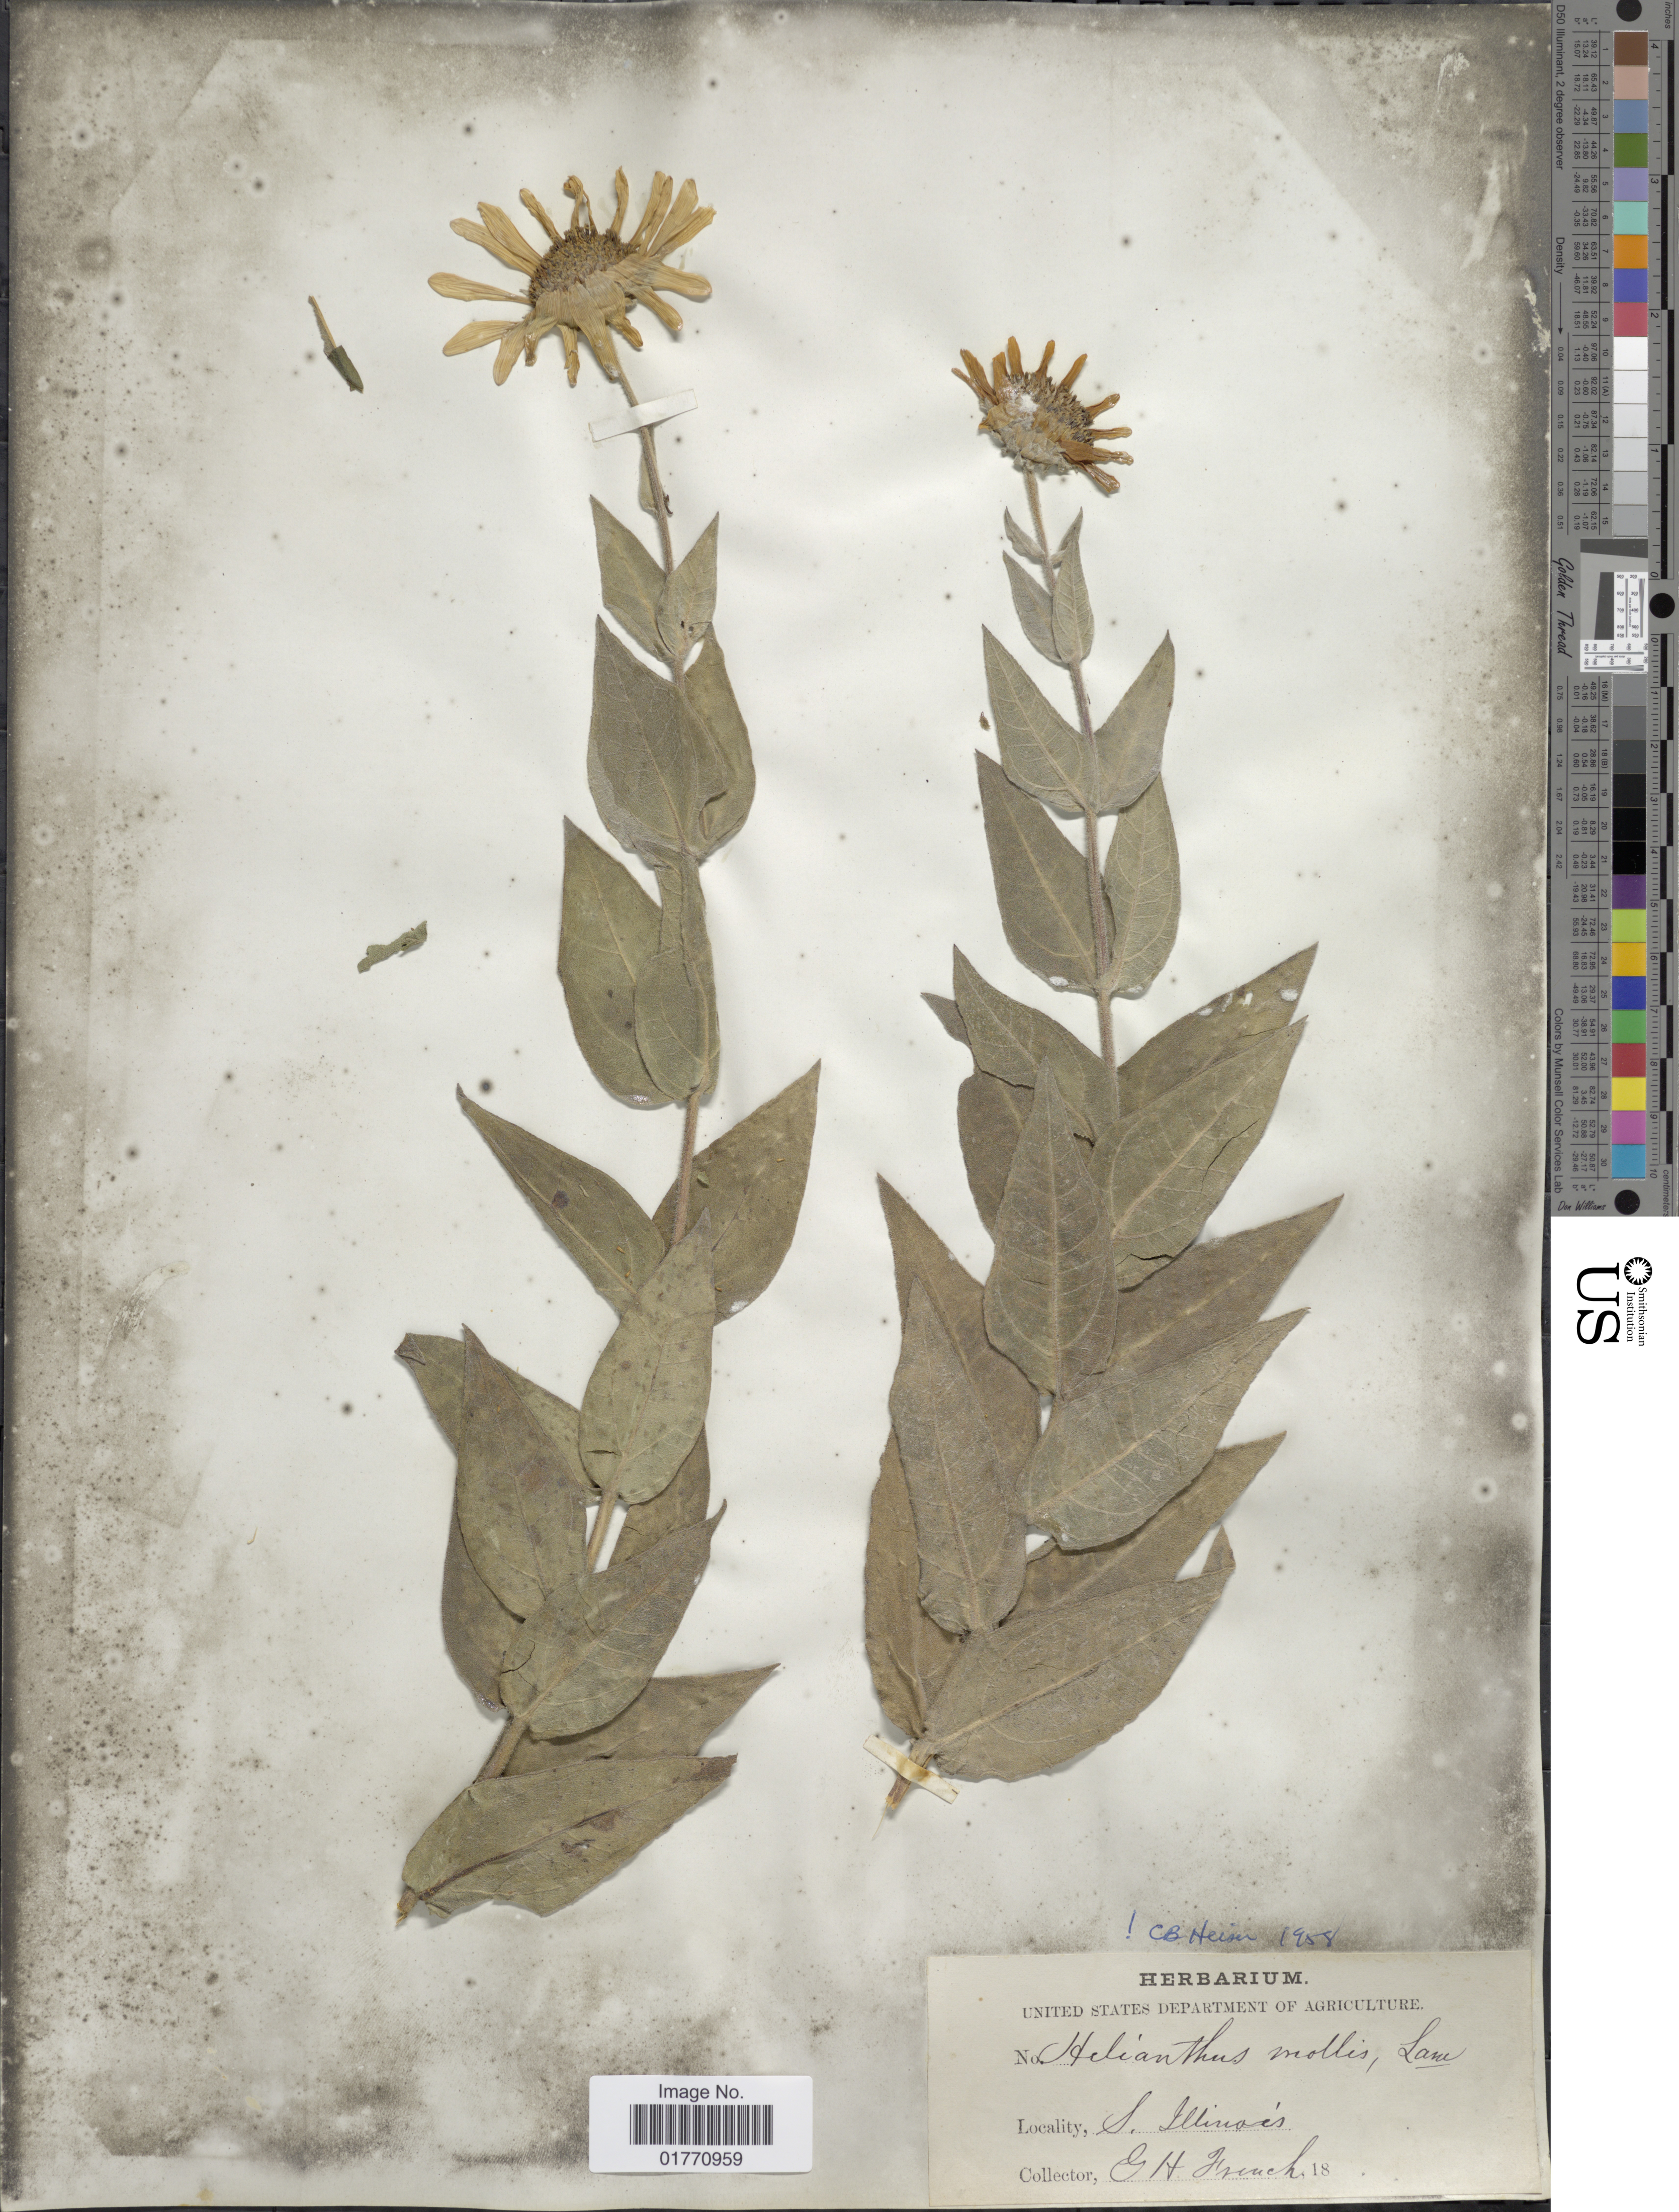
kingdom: Plantae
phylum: Tracheophyta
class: Magnoliopsida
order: Asterales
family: Asteraceae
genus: Helianthus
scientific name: Helianthus mollis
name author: Lam.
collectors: G. H. French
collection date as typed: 18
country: United States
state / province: Illinois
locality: S. Illinois.